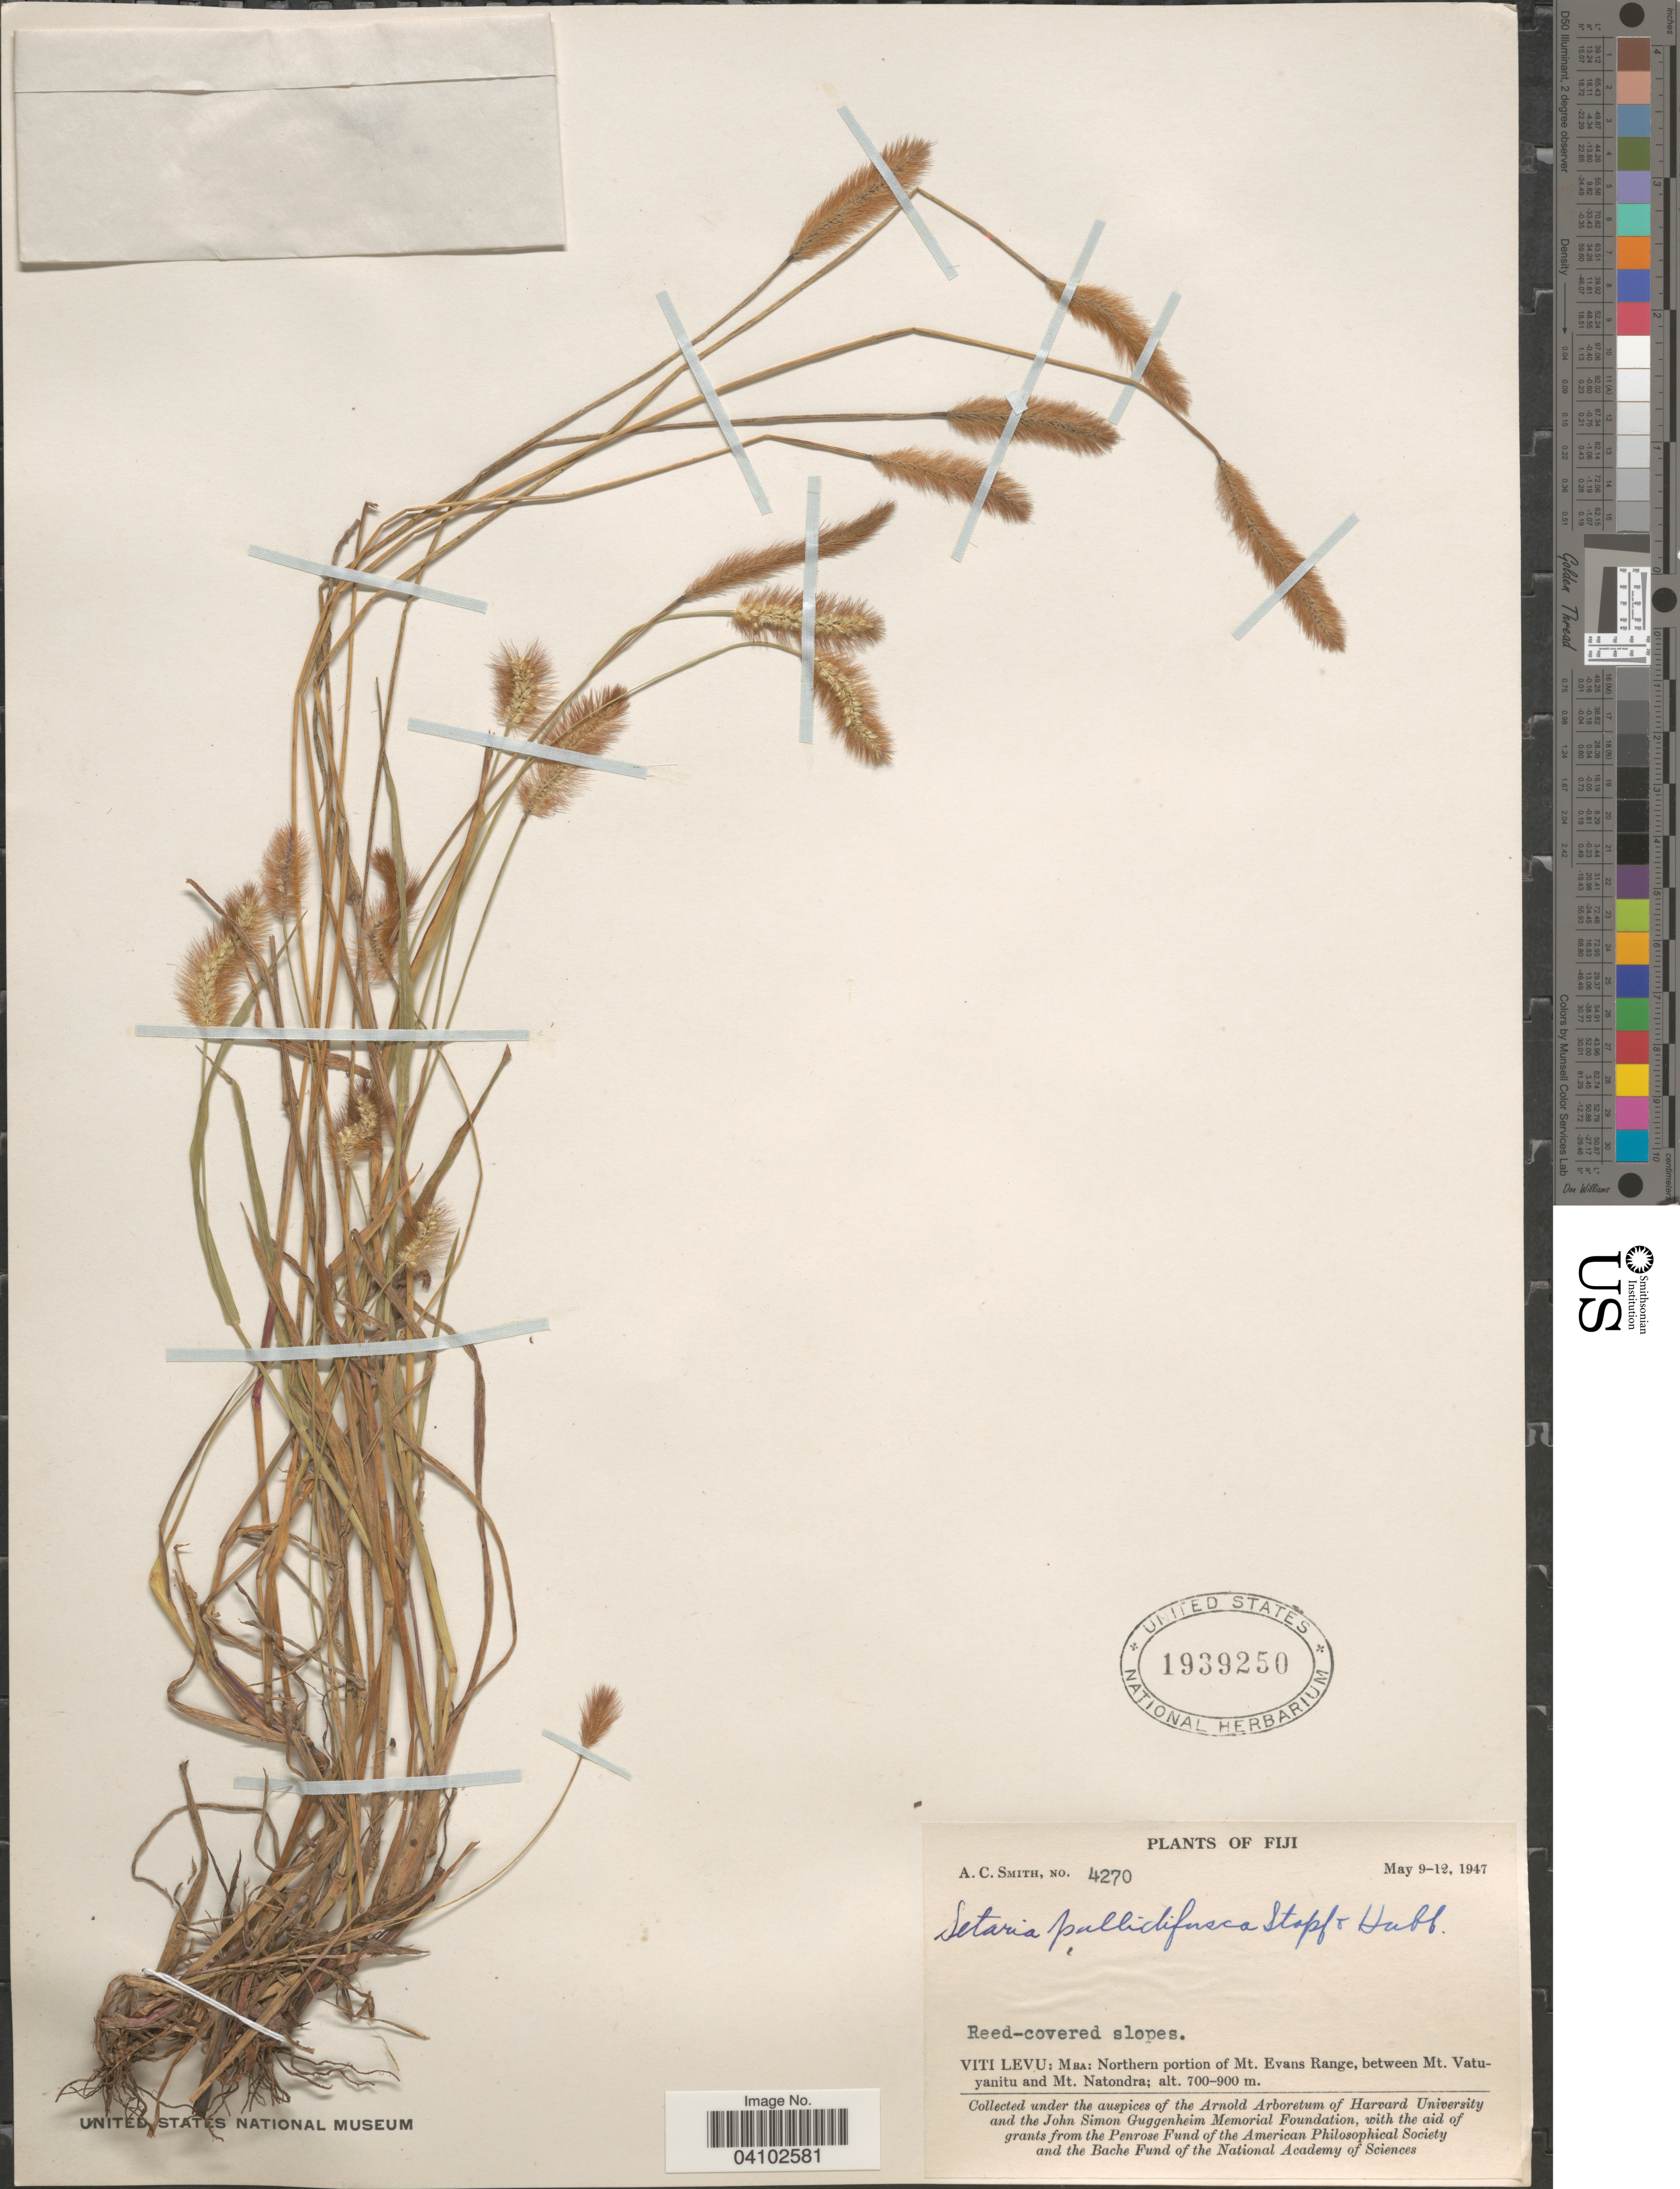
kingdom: Plantae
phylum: Tracheophyta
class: Liliopsida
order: Poales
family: Poaceae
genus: Cenchrus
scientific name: Cenchrus americanus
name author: (L.) Morrone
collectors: A. C. Smith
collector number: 4270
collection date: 1947-05-09/1947-05-12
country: Fiji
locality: Viti Levu: Mba: Northern portion of Mt. Evans Range, between Mt. Vatuyanitu and Mt. Natondra.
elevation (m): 700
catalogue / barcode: US 1939250